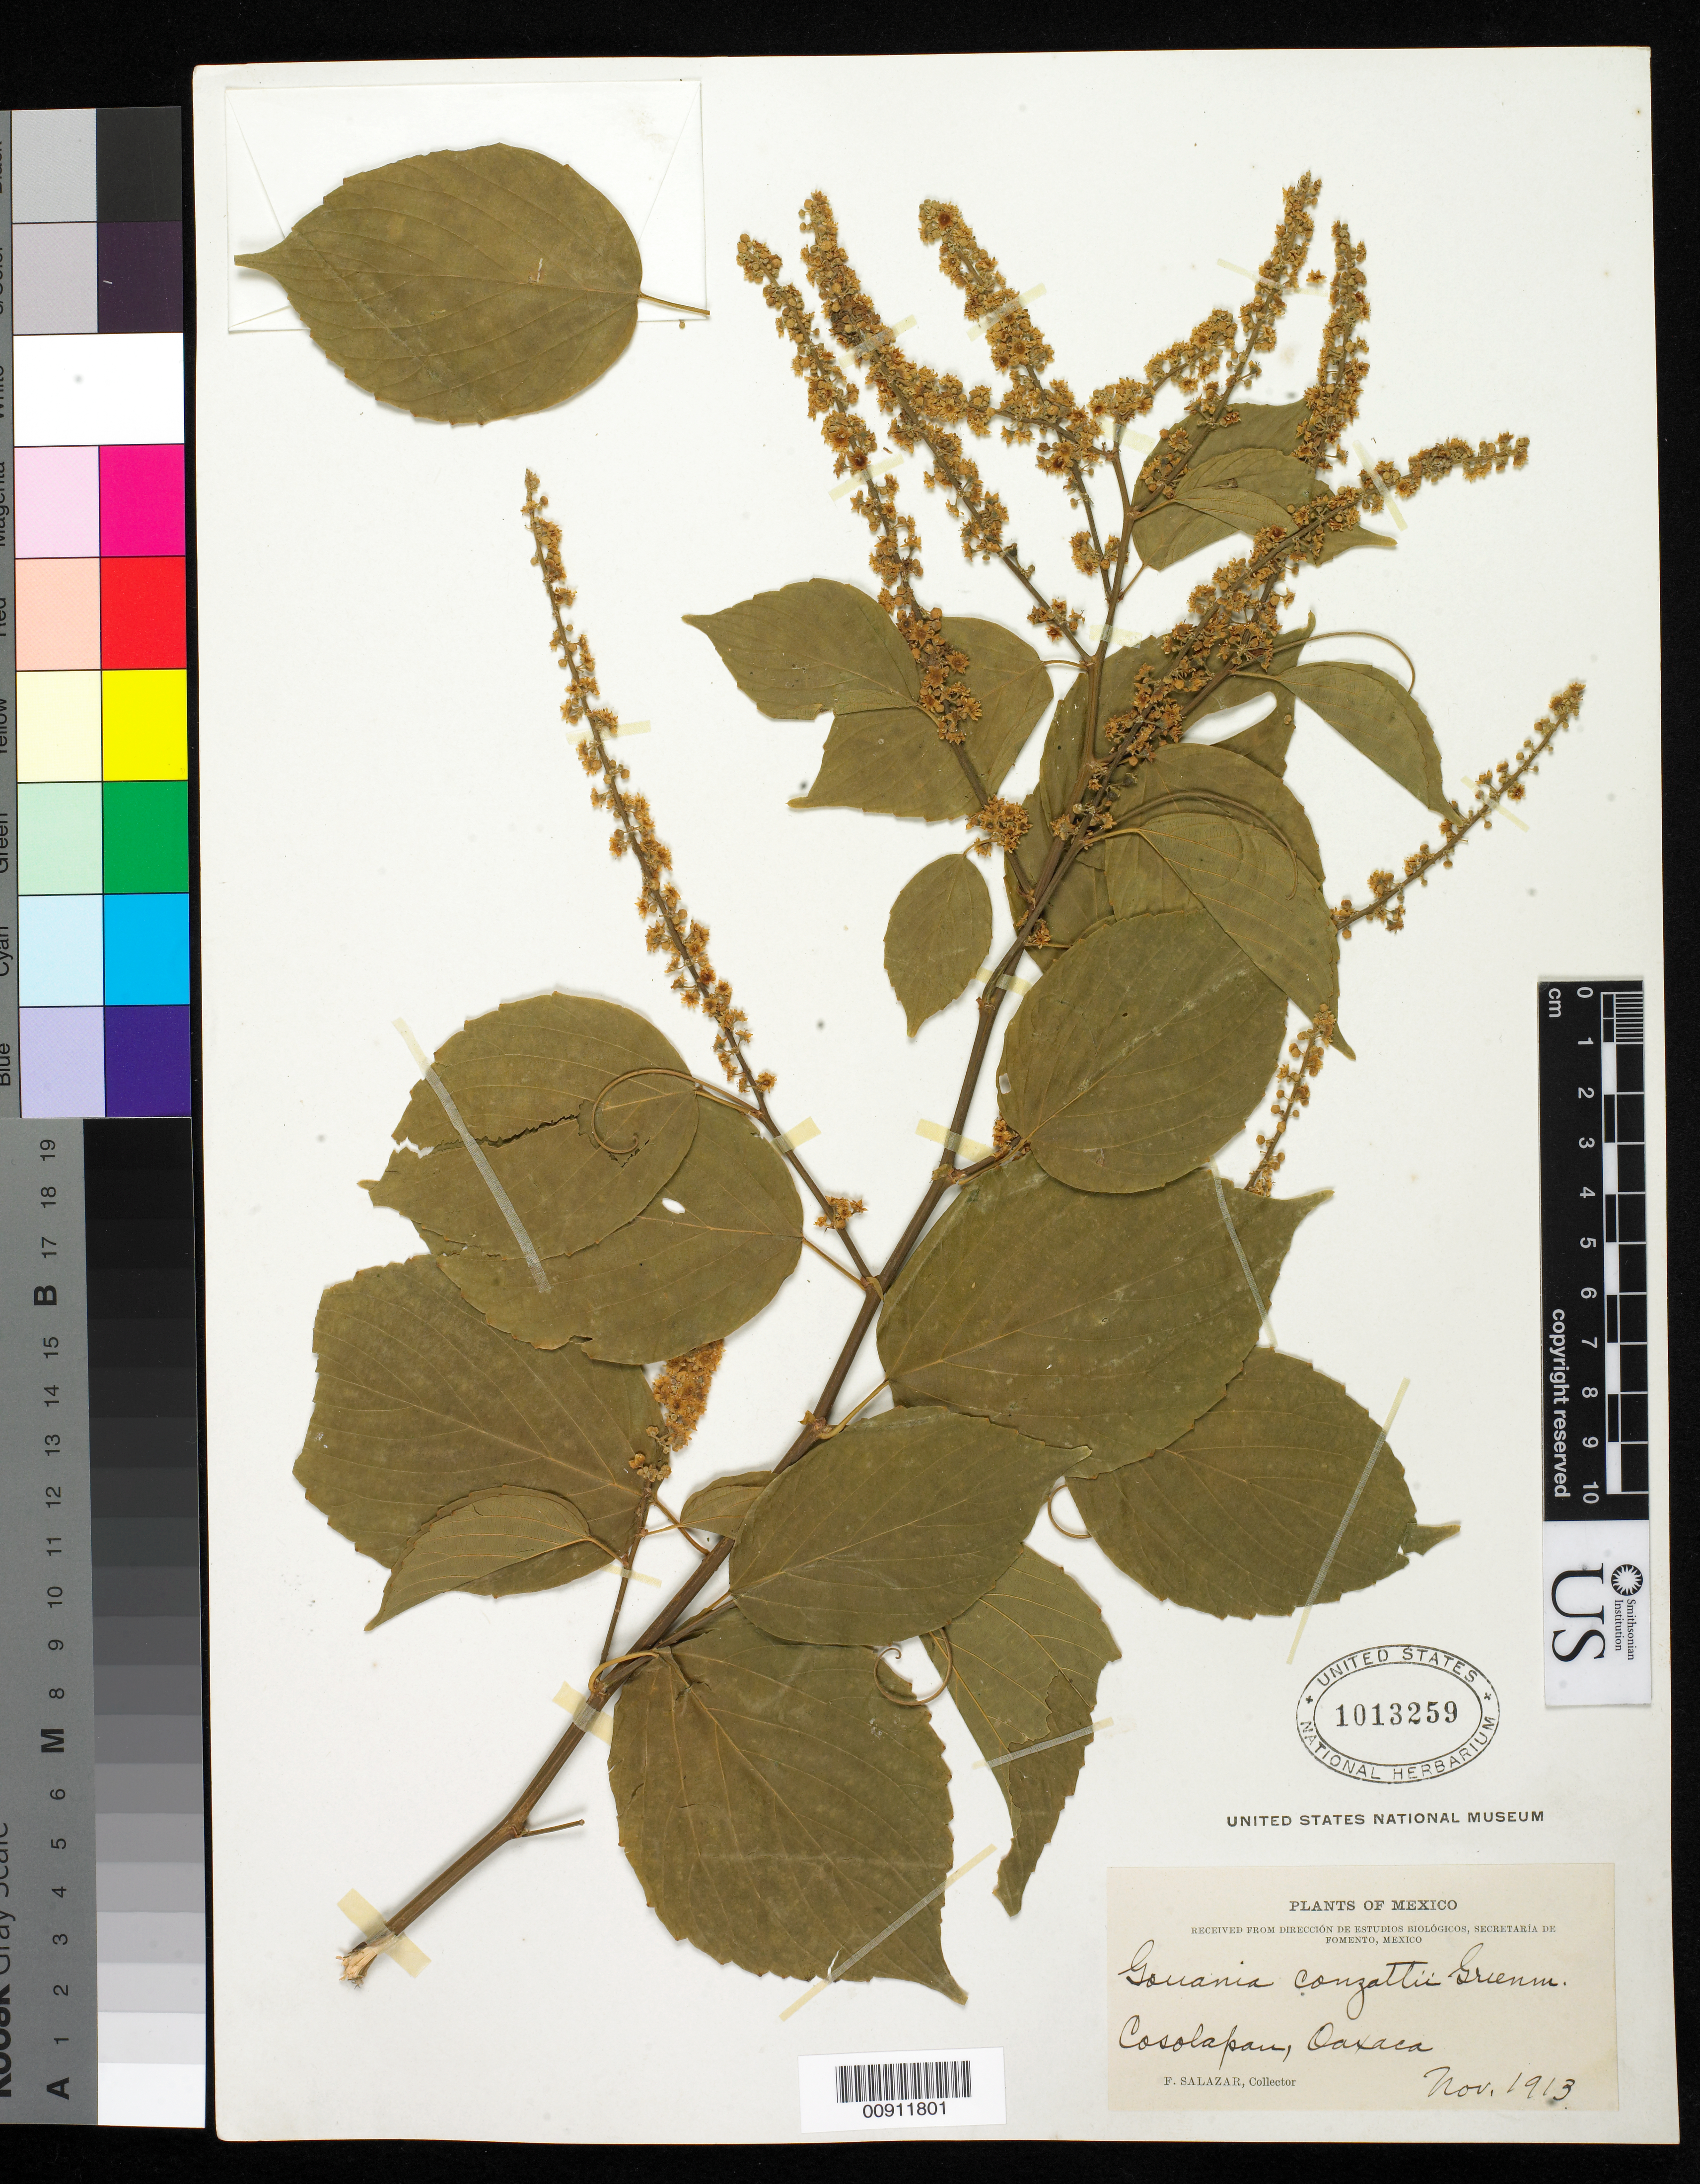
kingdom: Plantae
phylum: Tracheophyta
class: Magnoliopsida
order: Rosales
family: Rhamnaceae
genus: Gouania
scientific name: Gouania conzattii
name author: Greenm.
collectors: F. Salazar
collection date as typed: Nov 1913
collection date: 1913-11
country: Mexico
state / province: Oaxaca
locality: Cosolapan, Oaxaca.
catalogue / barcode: US 1013259